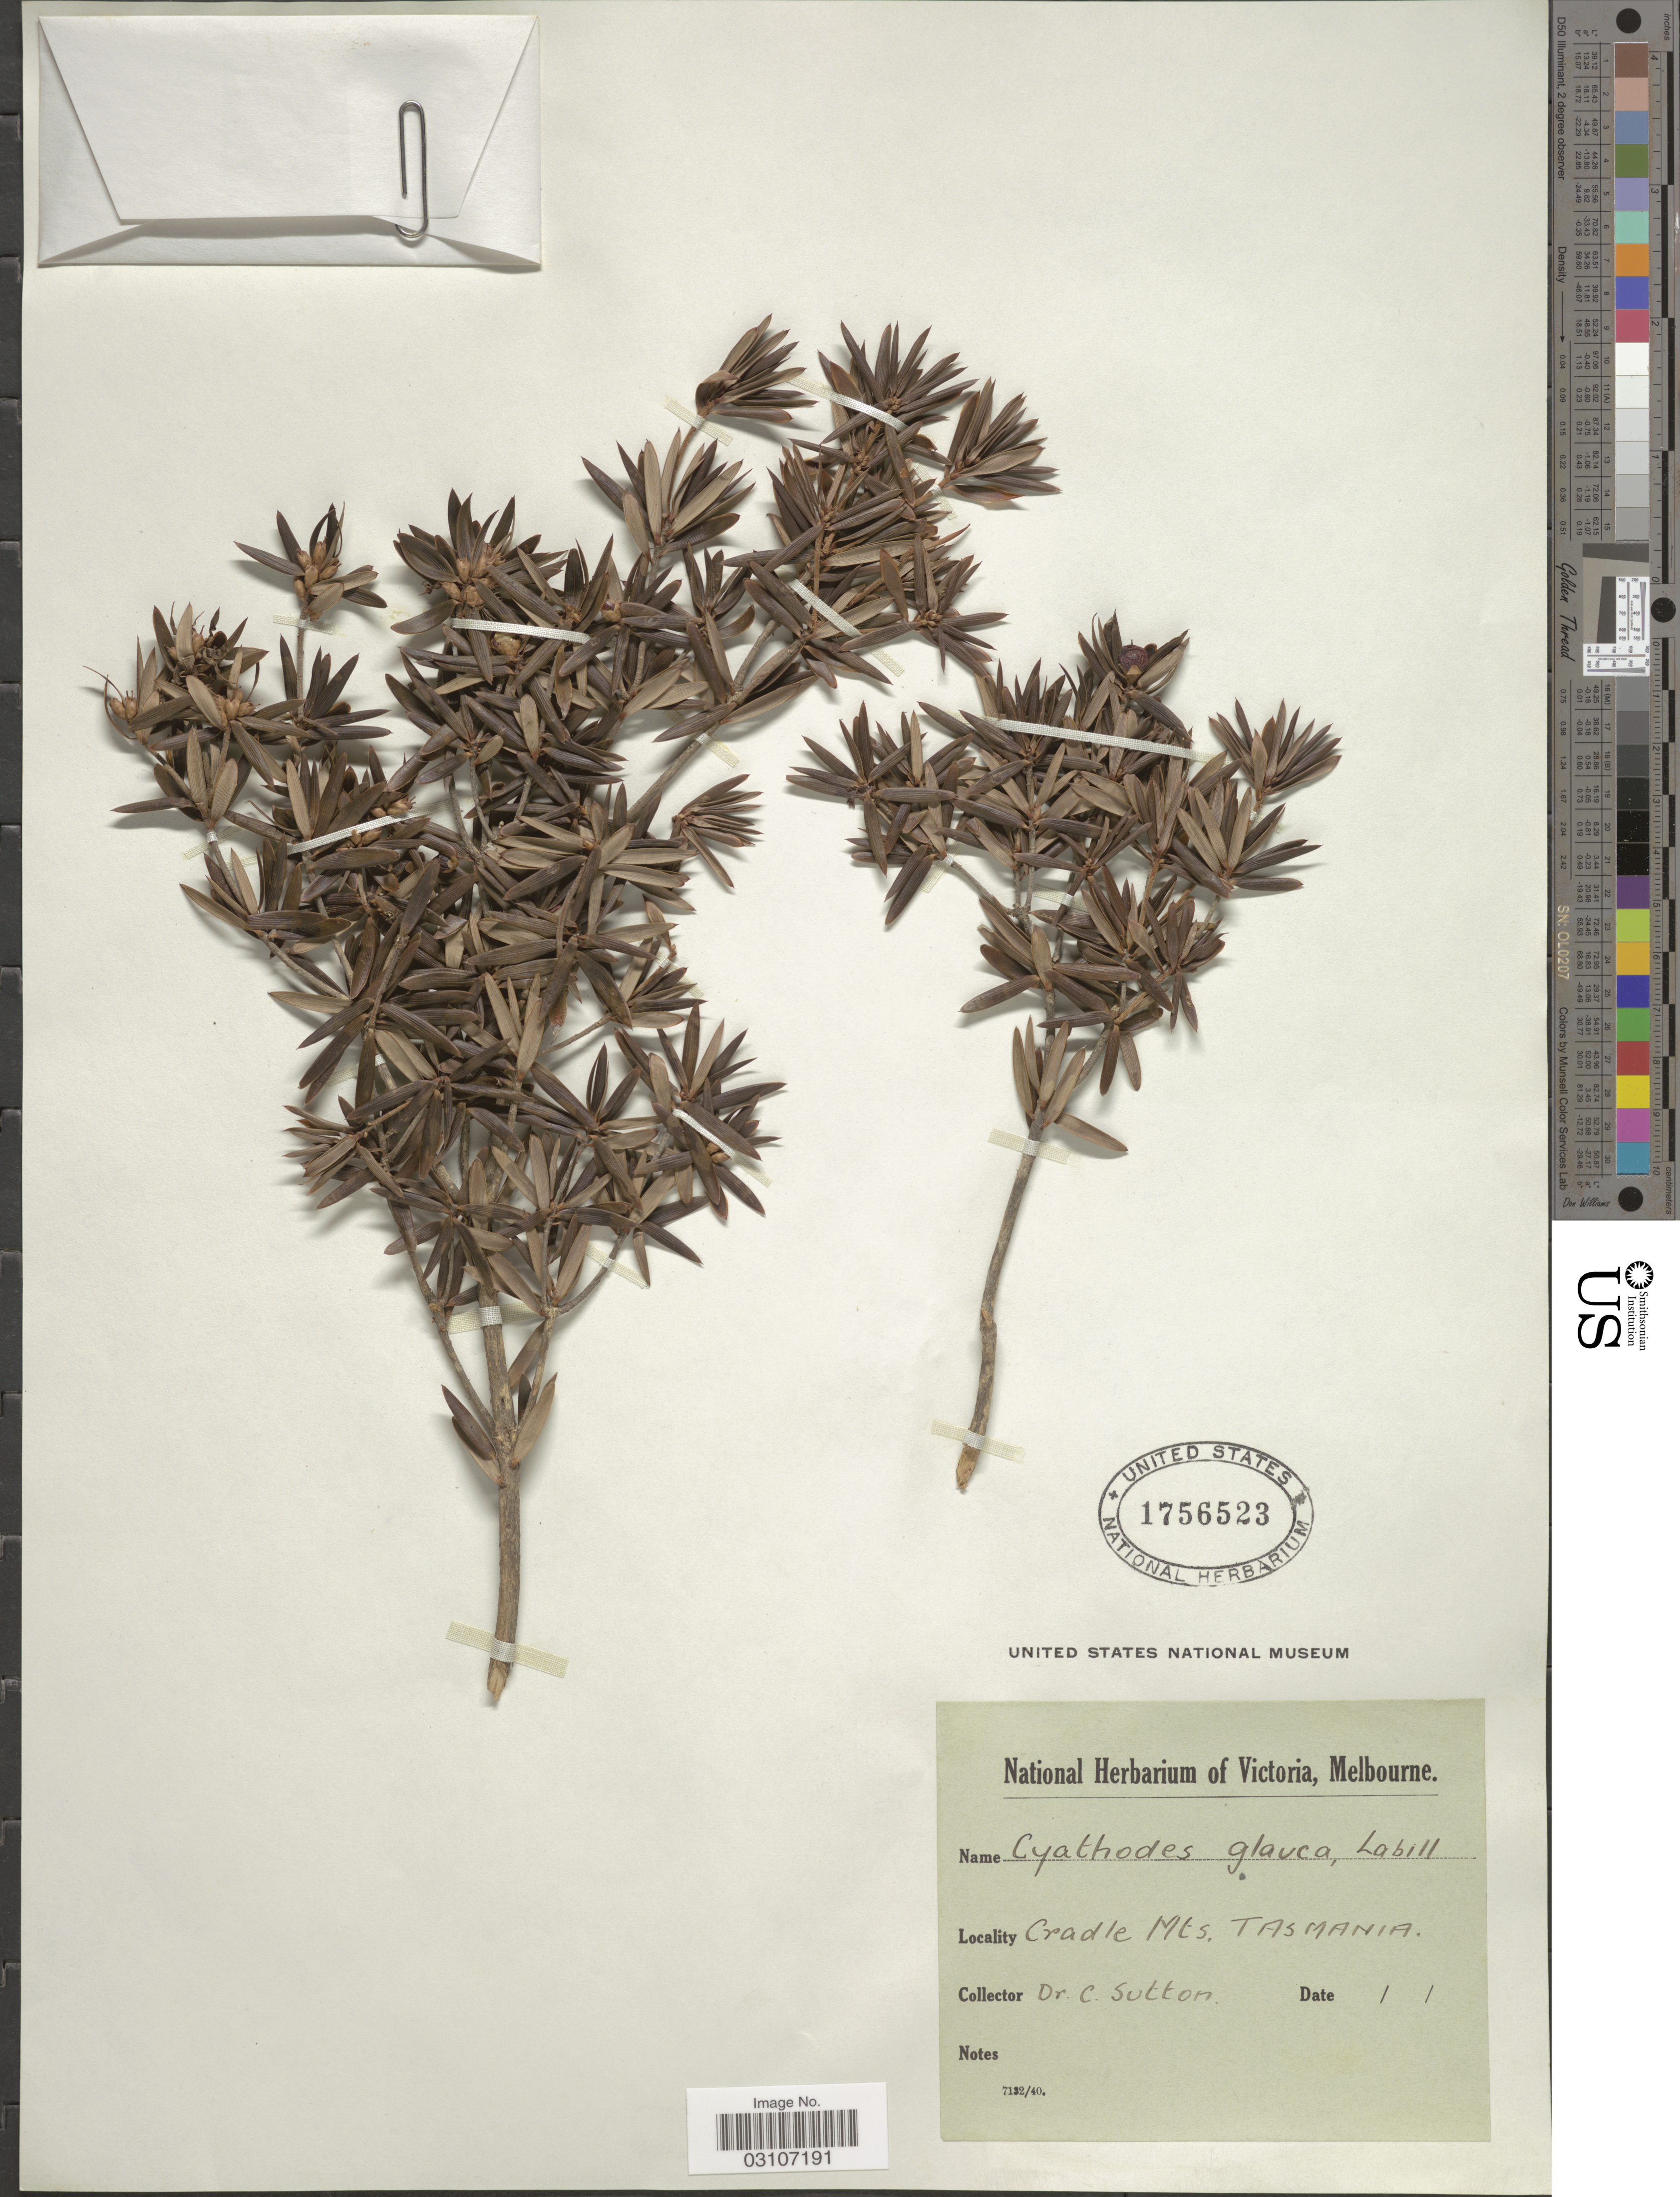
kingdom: Plantae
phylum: Tracheophyta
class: Magnoliopsida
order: Ericales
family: Ericaceae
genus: Cyathodes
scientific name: Cyathodes glauca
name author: Labill.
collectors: C. Sutton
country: Australia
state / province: Tasmania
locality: Cradle Mts.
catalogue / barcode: US 1756523